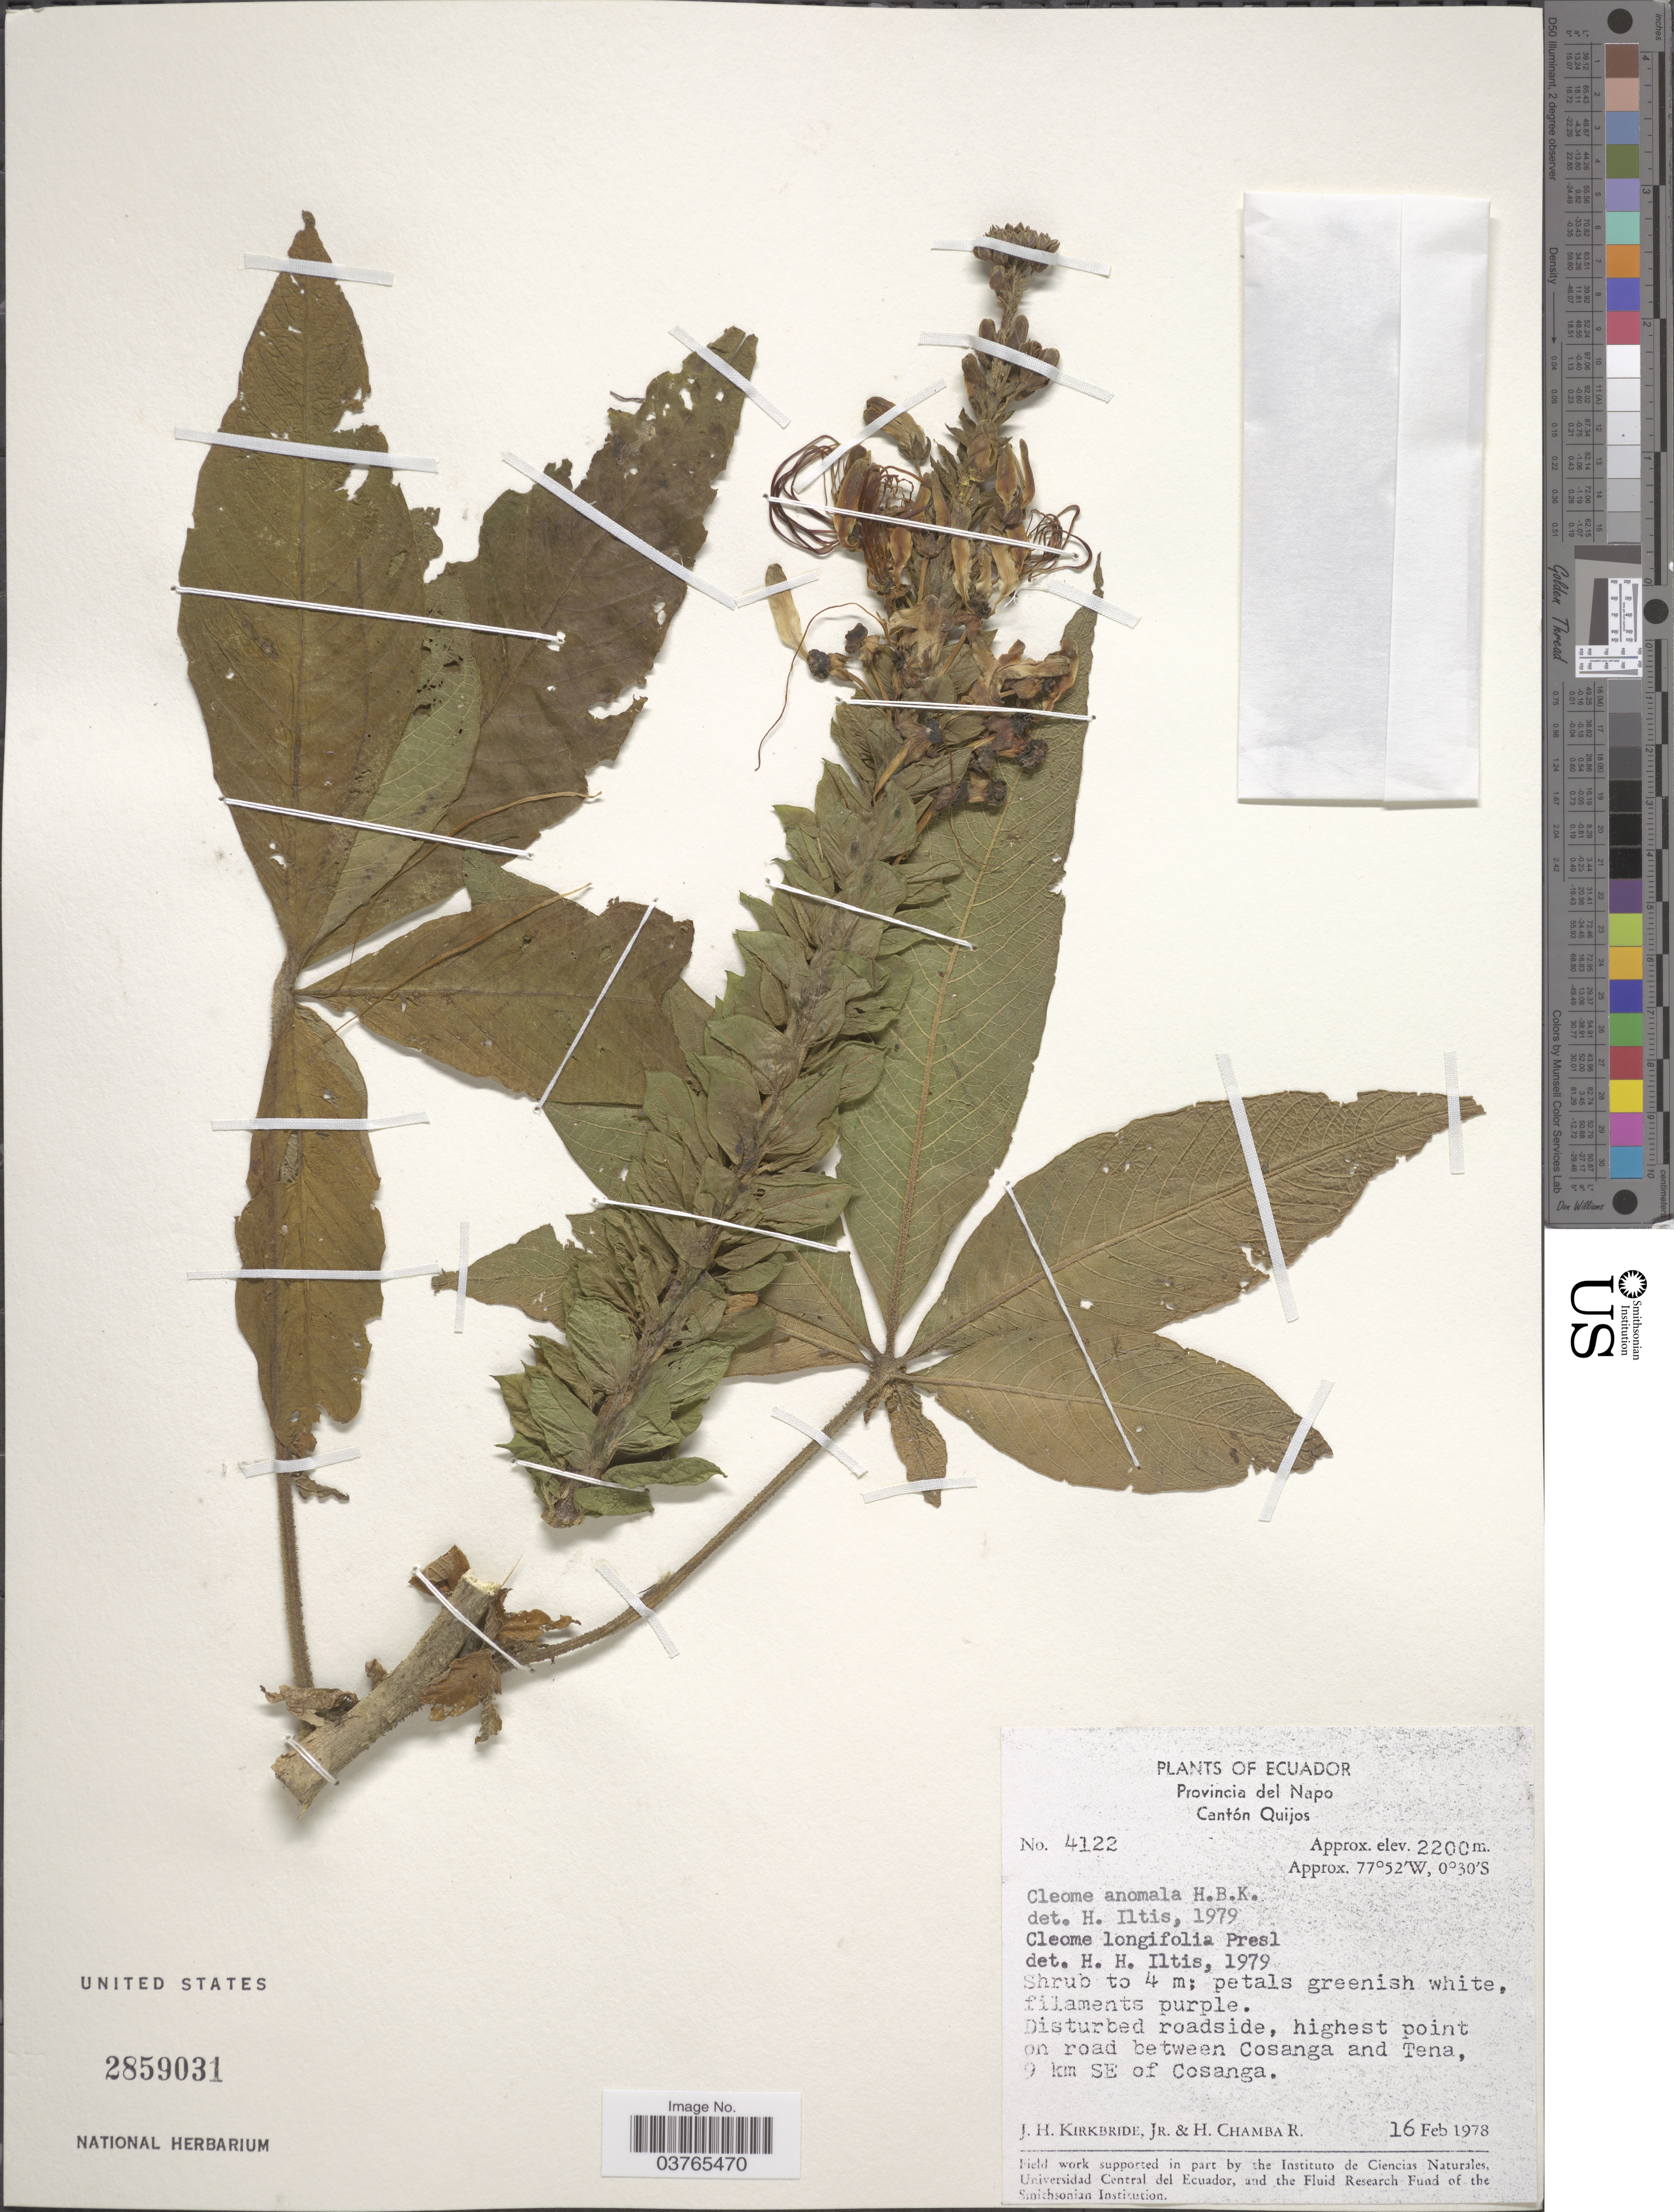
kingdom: Plantae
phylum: Tracheophyta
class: Magnoliopsida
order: Brassicales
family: Cleomaceae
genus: Andinocleome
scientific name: Andinocleome anomala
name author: (Kunth) Iltis ex E.M. McGinty & Roalson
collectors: J. H. Kirkbride & H. Chamba R.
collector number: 4122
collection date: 1978-02-16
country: Ecuador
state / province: Napo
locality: Cantón Quijos. On road between Cosanga and Tena, 9 km SE of Cosanga.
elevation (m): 2200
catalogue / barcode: US 2859031